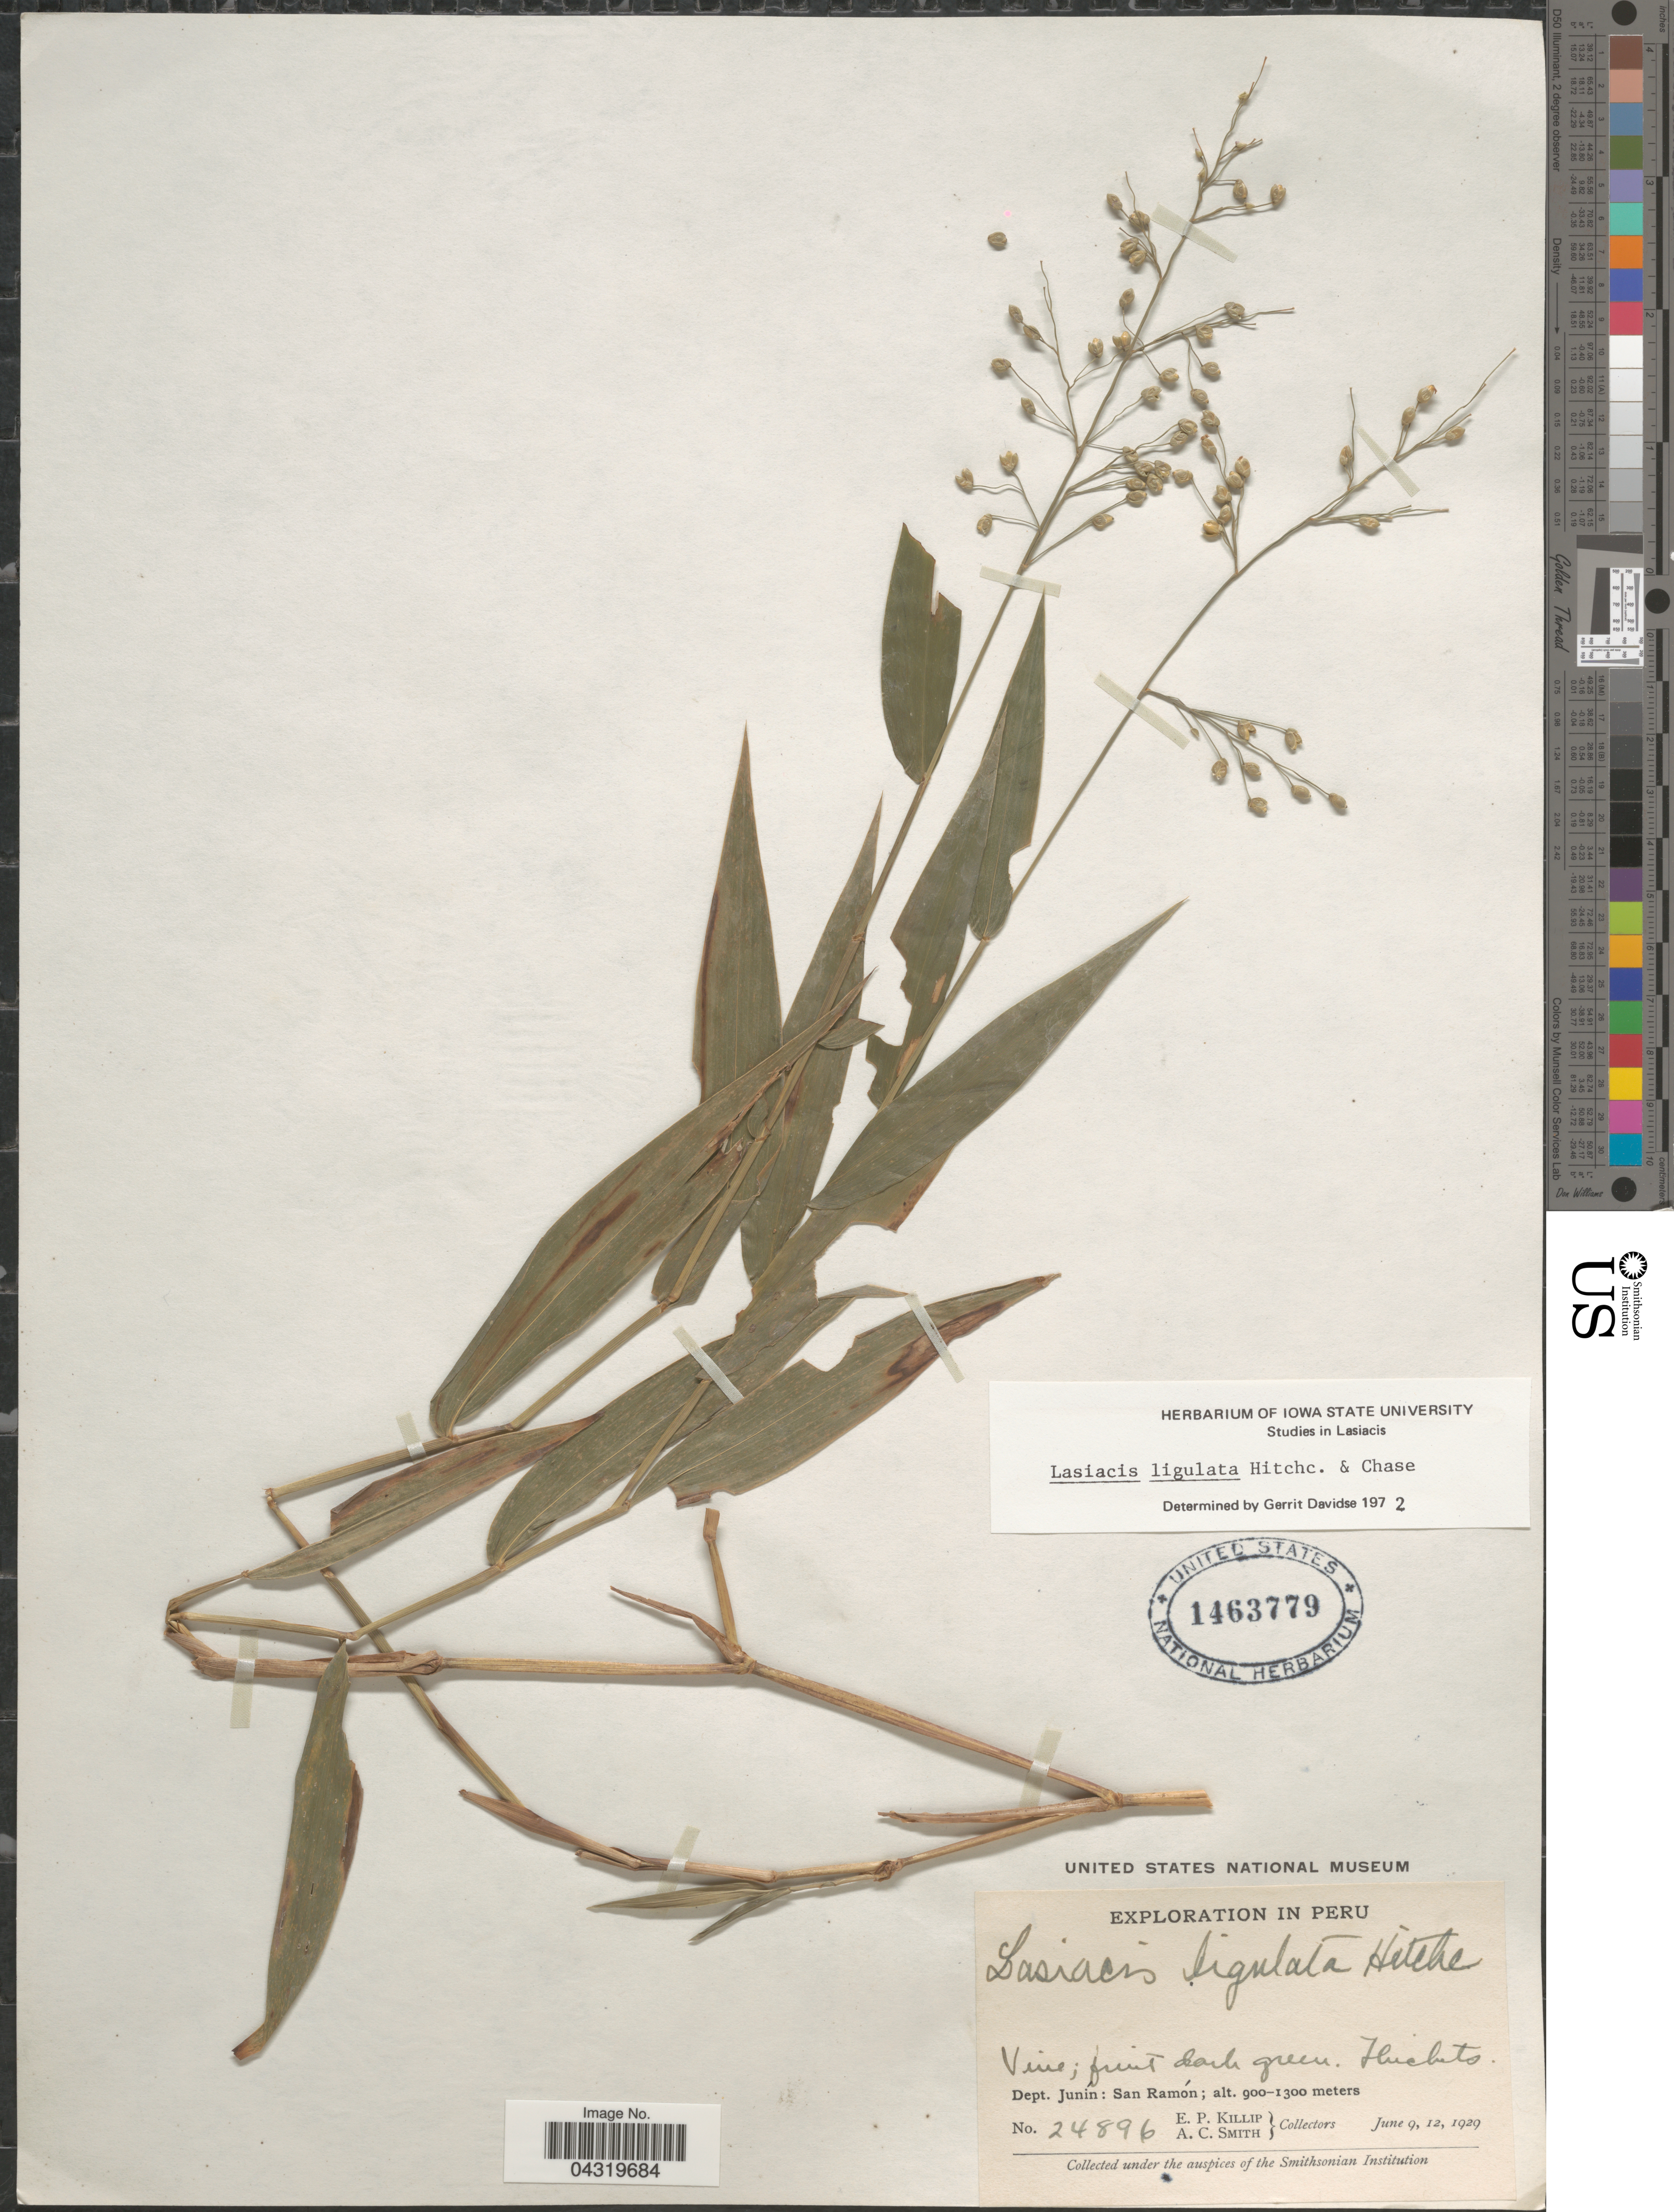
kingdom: Plantae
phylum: Tracheophyta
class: Liliopsida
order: Poales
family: Poaceae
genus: Lasiacis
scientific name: Lasiacis ligulata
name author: Hitchc. & Chase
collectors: E. P. Killip & A. C. Smith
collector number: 24896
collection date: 1929-06-09/1929-06-12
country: Peru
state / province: Junín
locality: Exploration in Peru. Dept. Junín: San Ramón.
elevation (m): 900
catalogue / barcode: US 1463779